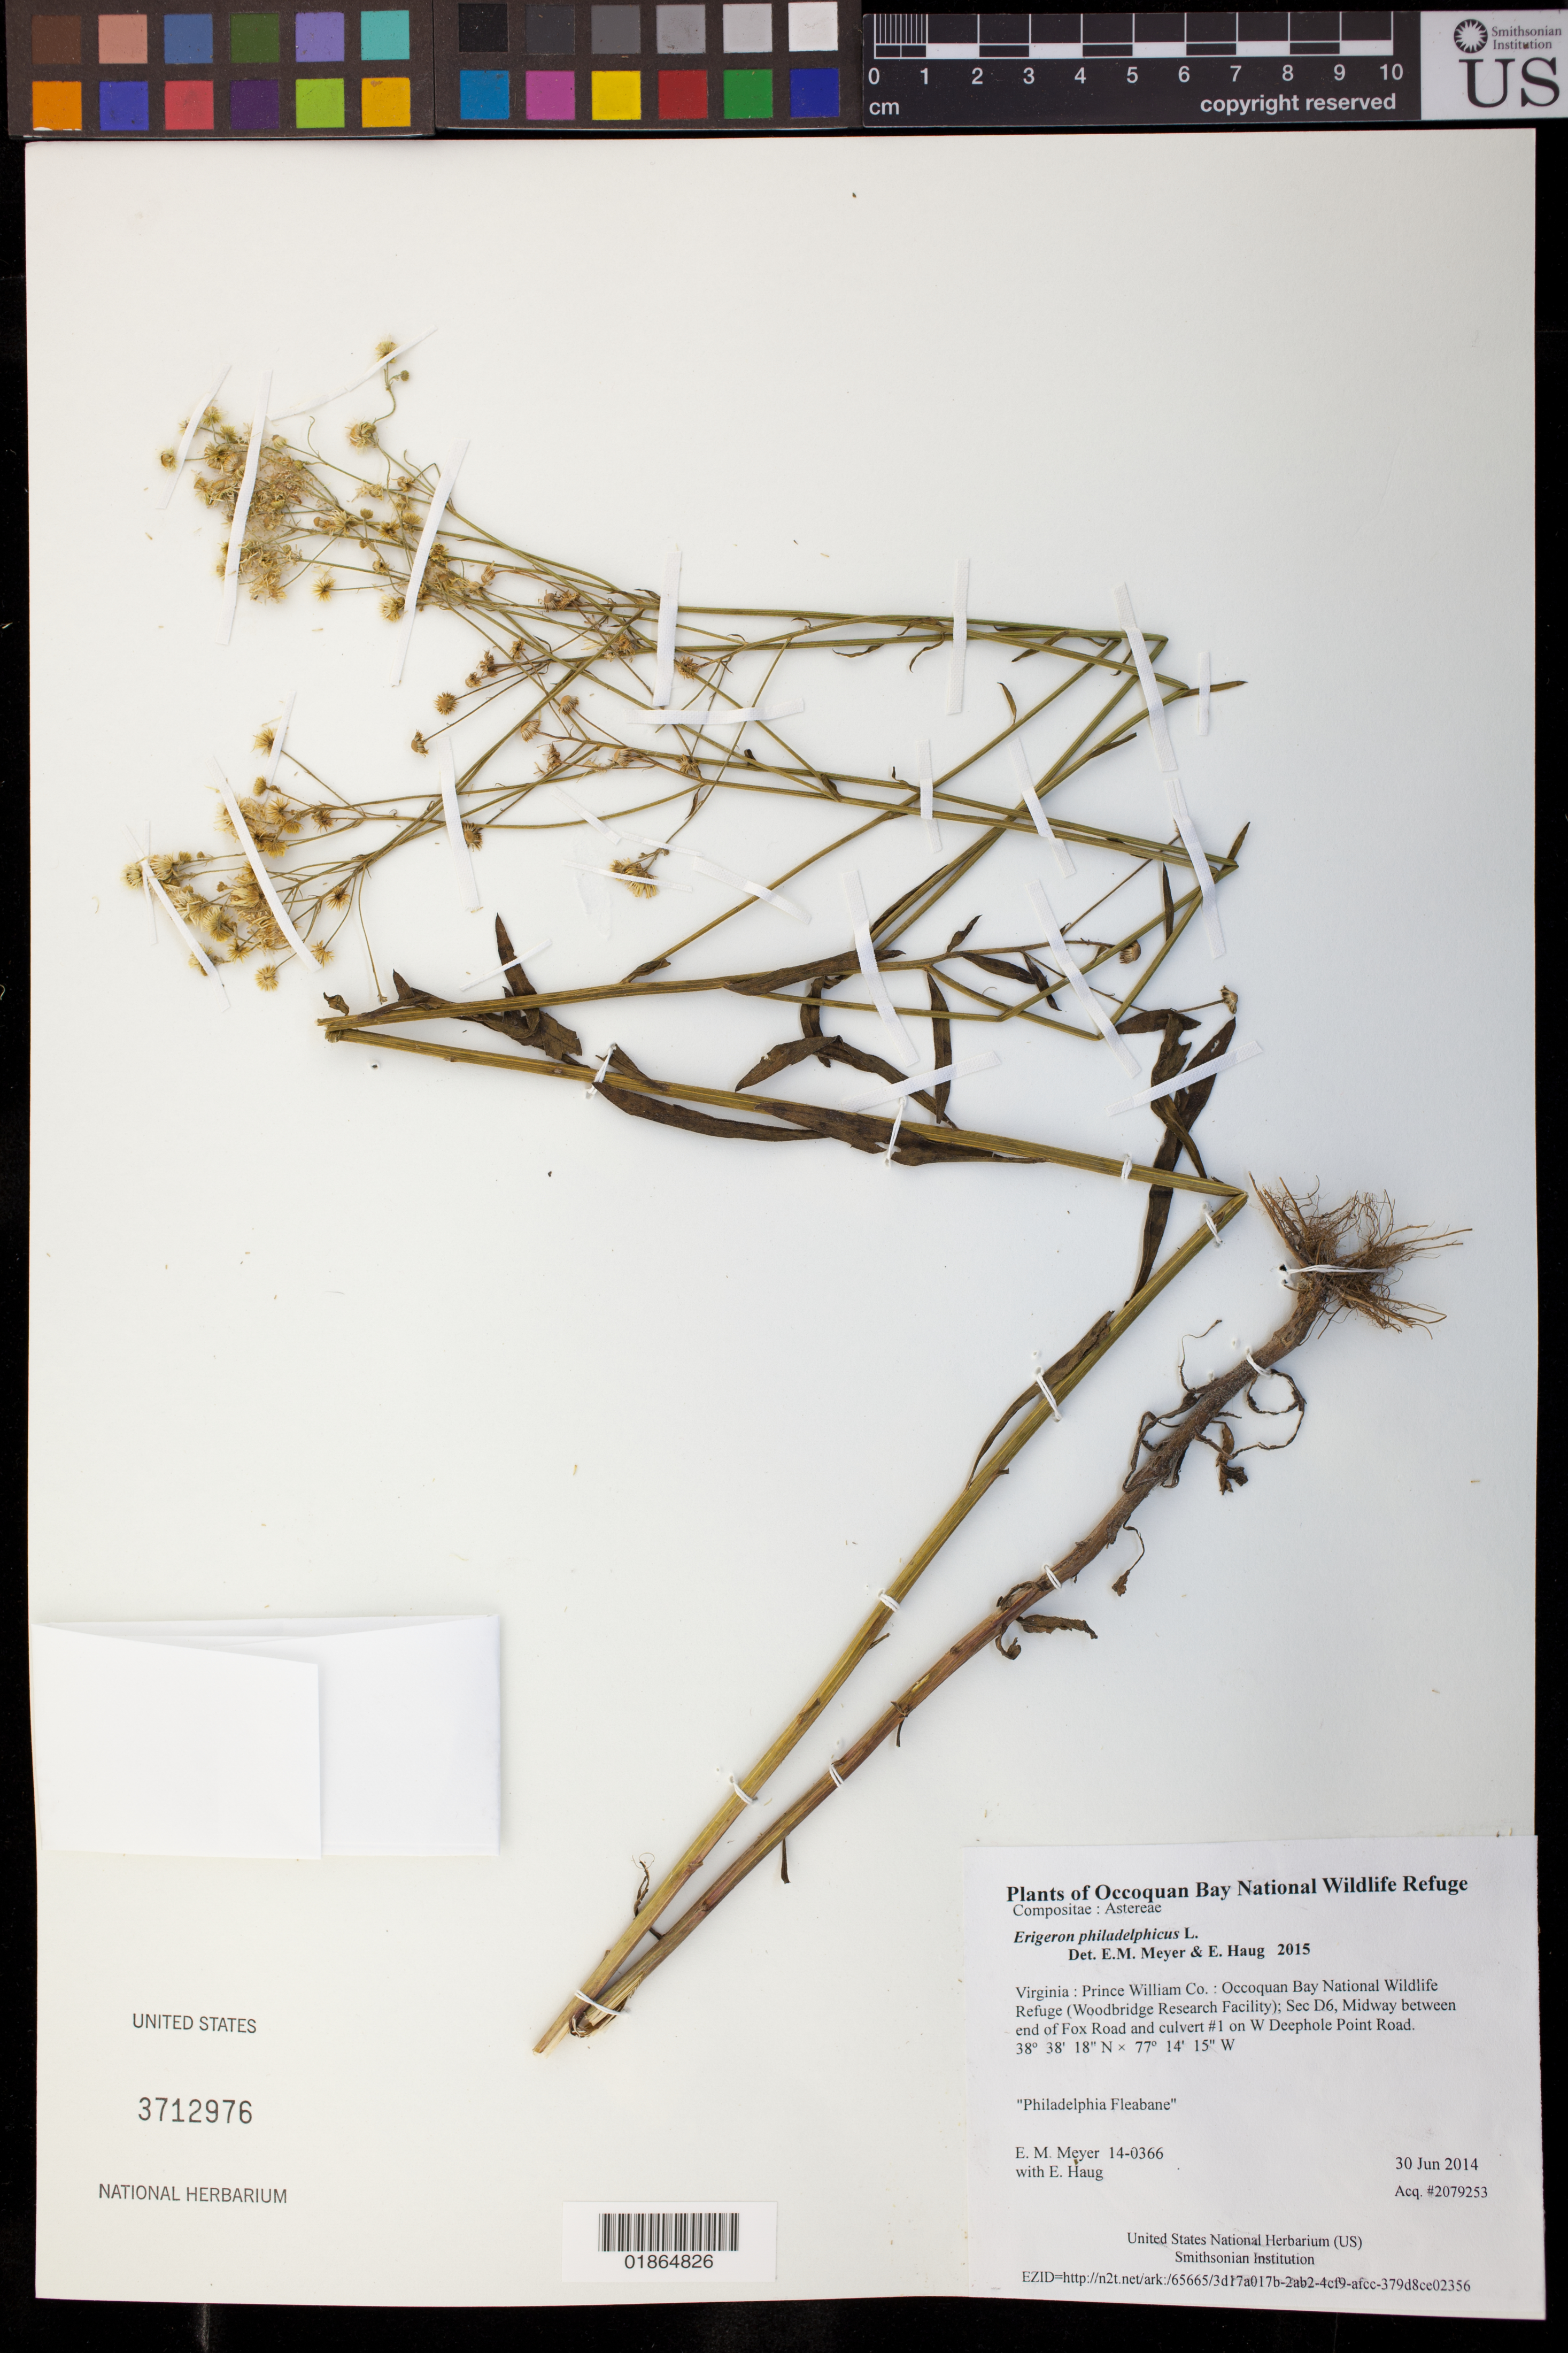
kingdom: Plantae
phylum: Tracheophyta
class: Magnoliopsida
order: Asterales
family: Asteraceae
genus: Erigeron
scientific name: Erigeron philadelphicus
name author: L.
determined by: Meyer, E. M.; Haug, E.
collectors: E. M. Meyer & E. Haug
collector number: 14-0366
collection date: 2014-06-30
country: United States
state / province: Virginia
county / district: Prince William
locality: Occoquan Bay National Wildlife Refuge (Woodbridge Research Facility); Sec D6, Midway between end of Fox Road and culvert #1 on W Deephole Point Road.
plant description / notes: Philadelphia Fleabane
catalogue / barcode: US 3712976